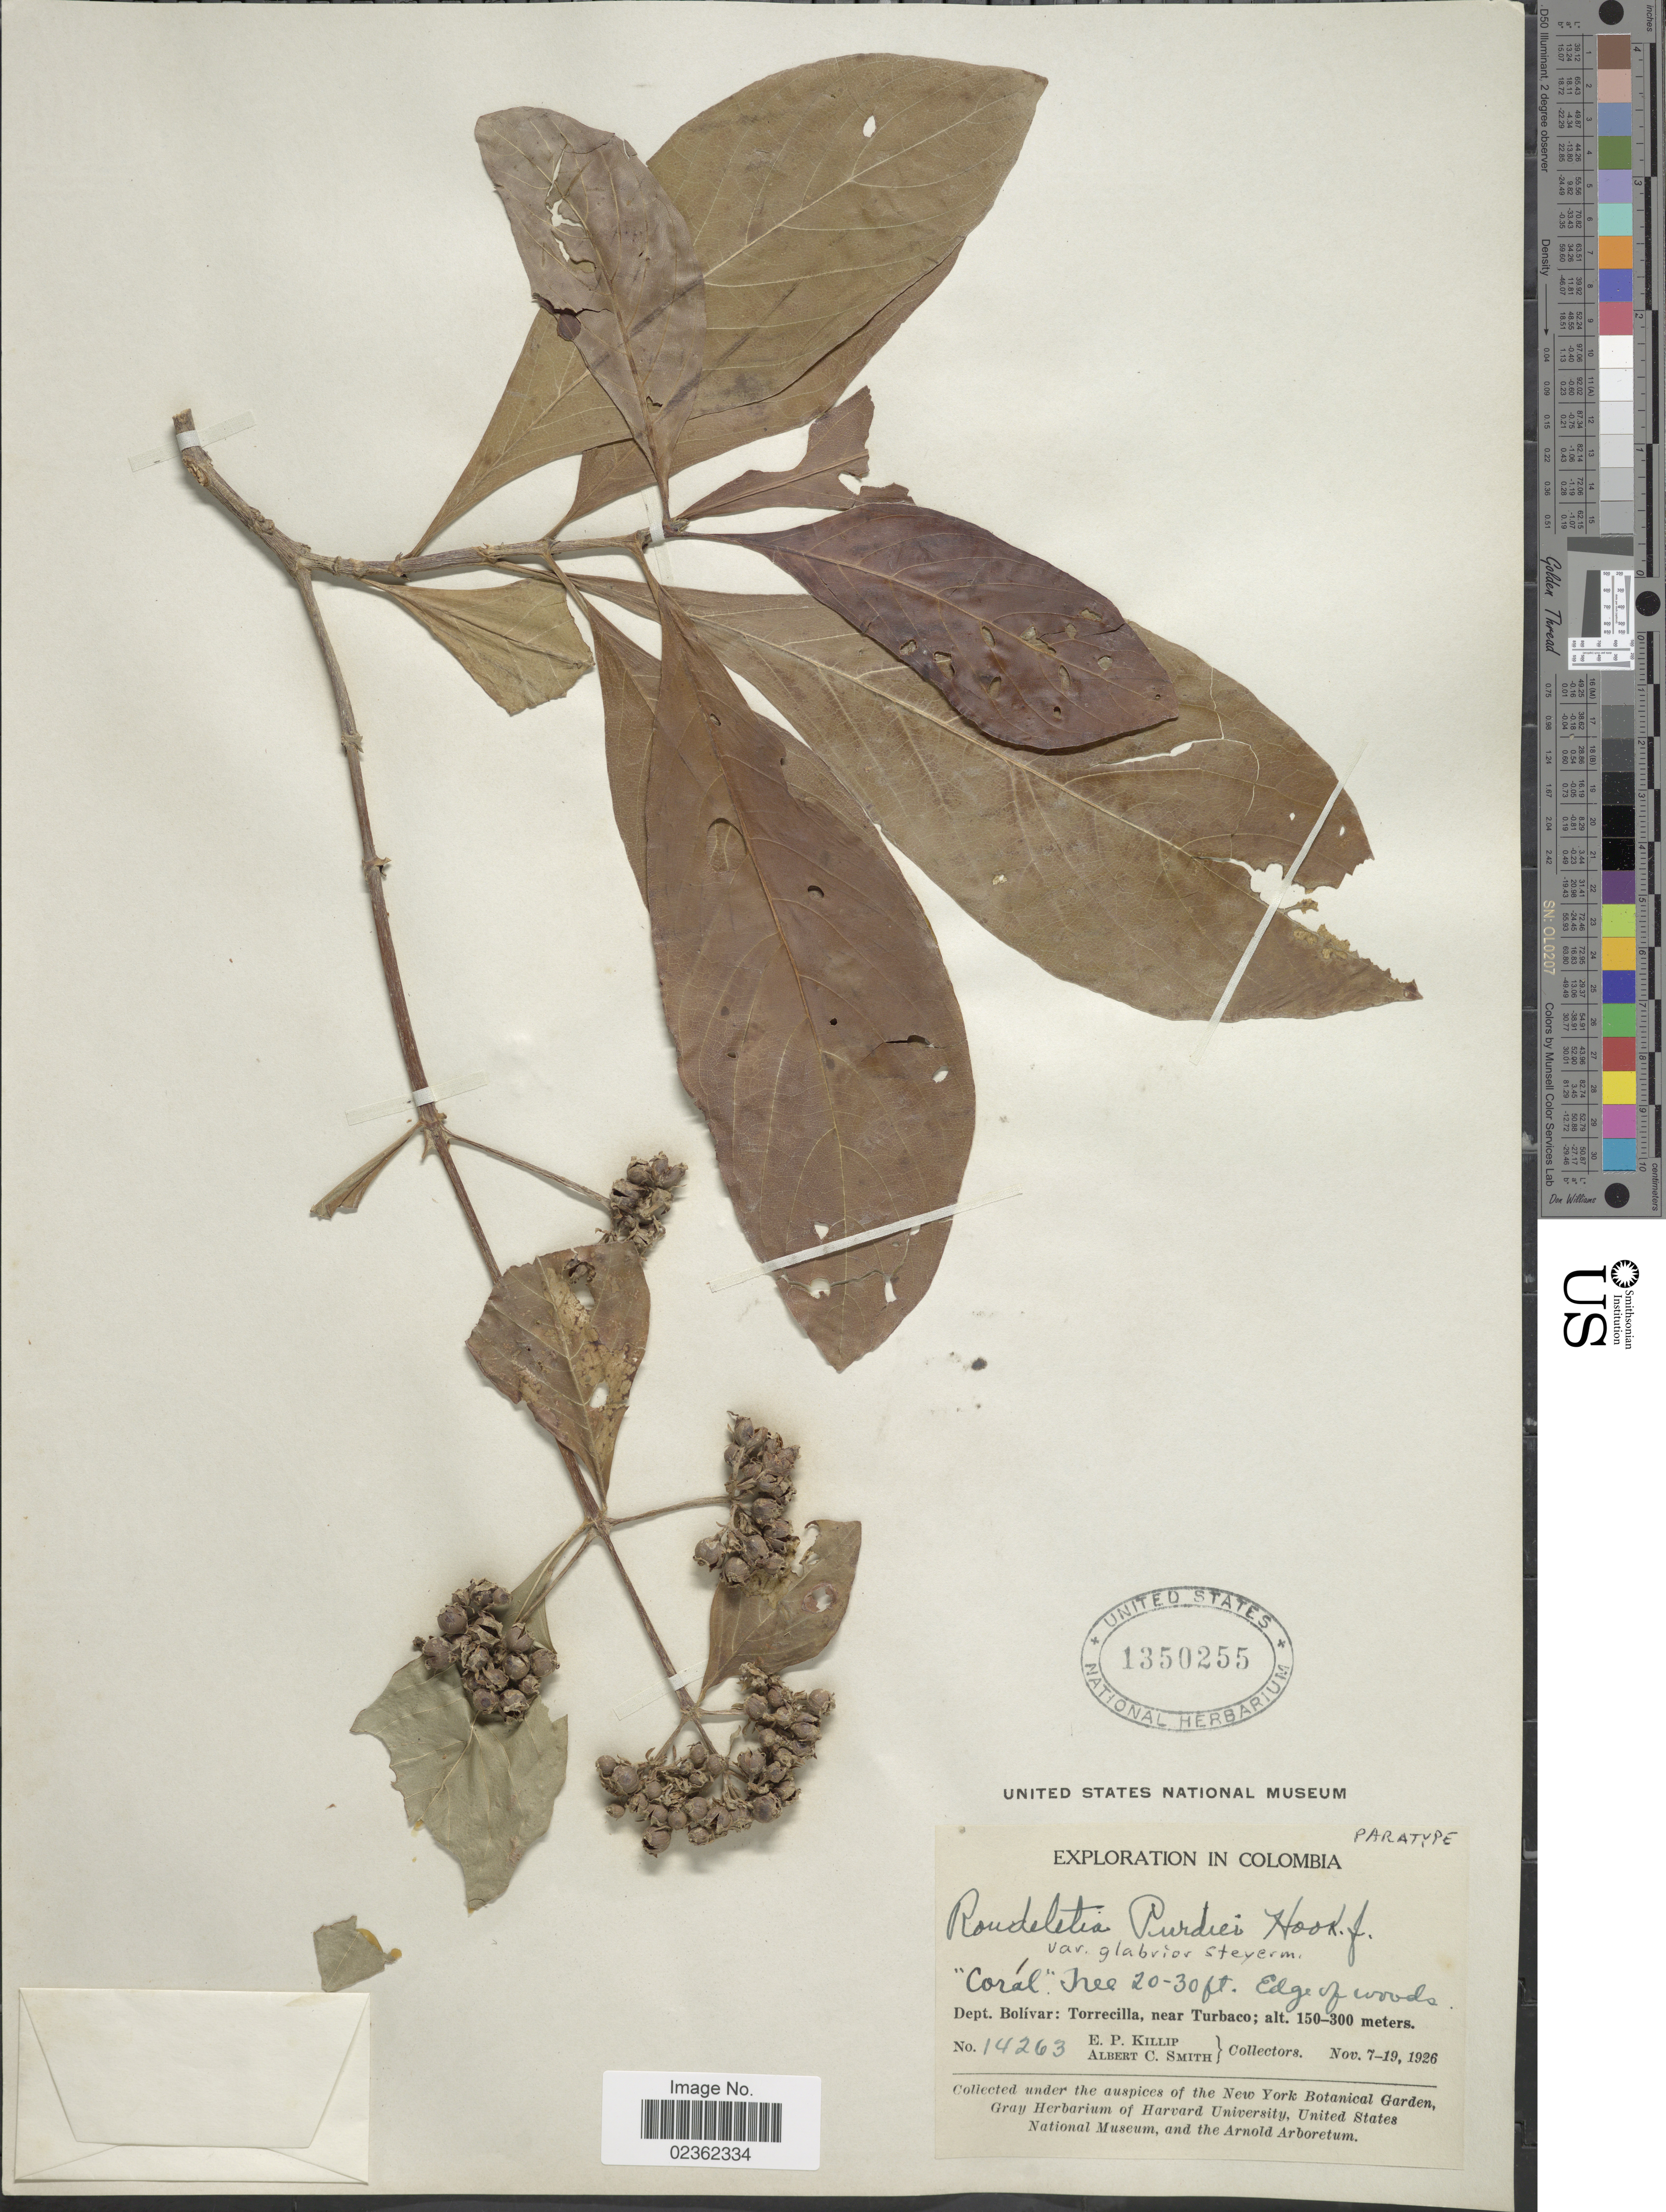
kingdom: Plantae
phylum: Tracheophyta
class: Magnoliopsida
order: Gentianales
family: Rubiaceae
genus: Rondeletia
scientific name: Rondeletia purdiei var. glabrior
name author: Steyerm.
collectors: E. P. Killip & A. C. Smith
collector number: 14263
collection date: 1926-11-07/1926-11-19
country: Colombia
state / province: Bolívar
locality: Torrecilla, near Turbaco, edge of woods.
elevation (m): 150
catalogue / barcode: US 1350255